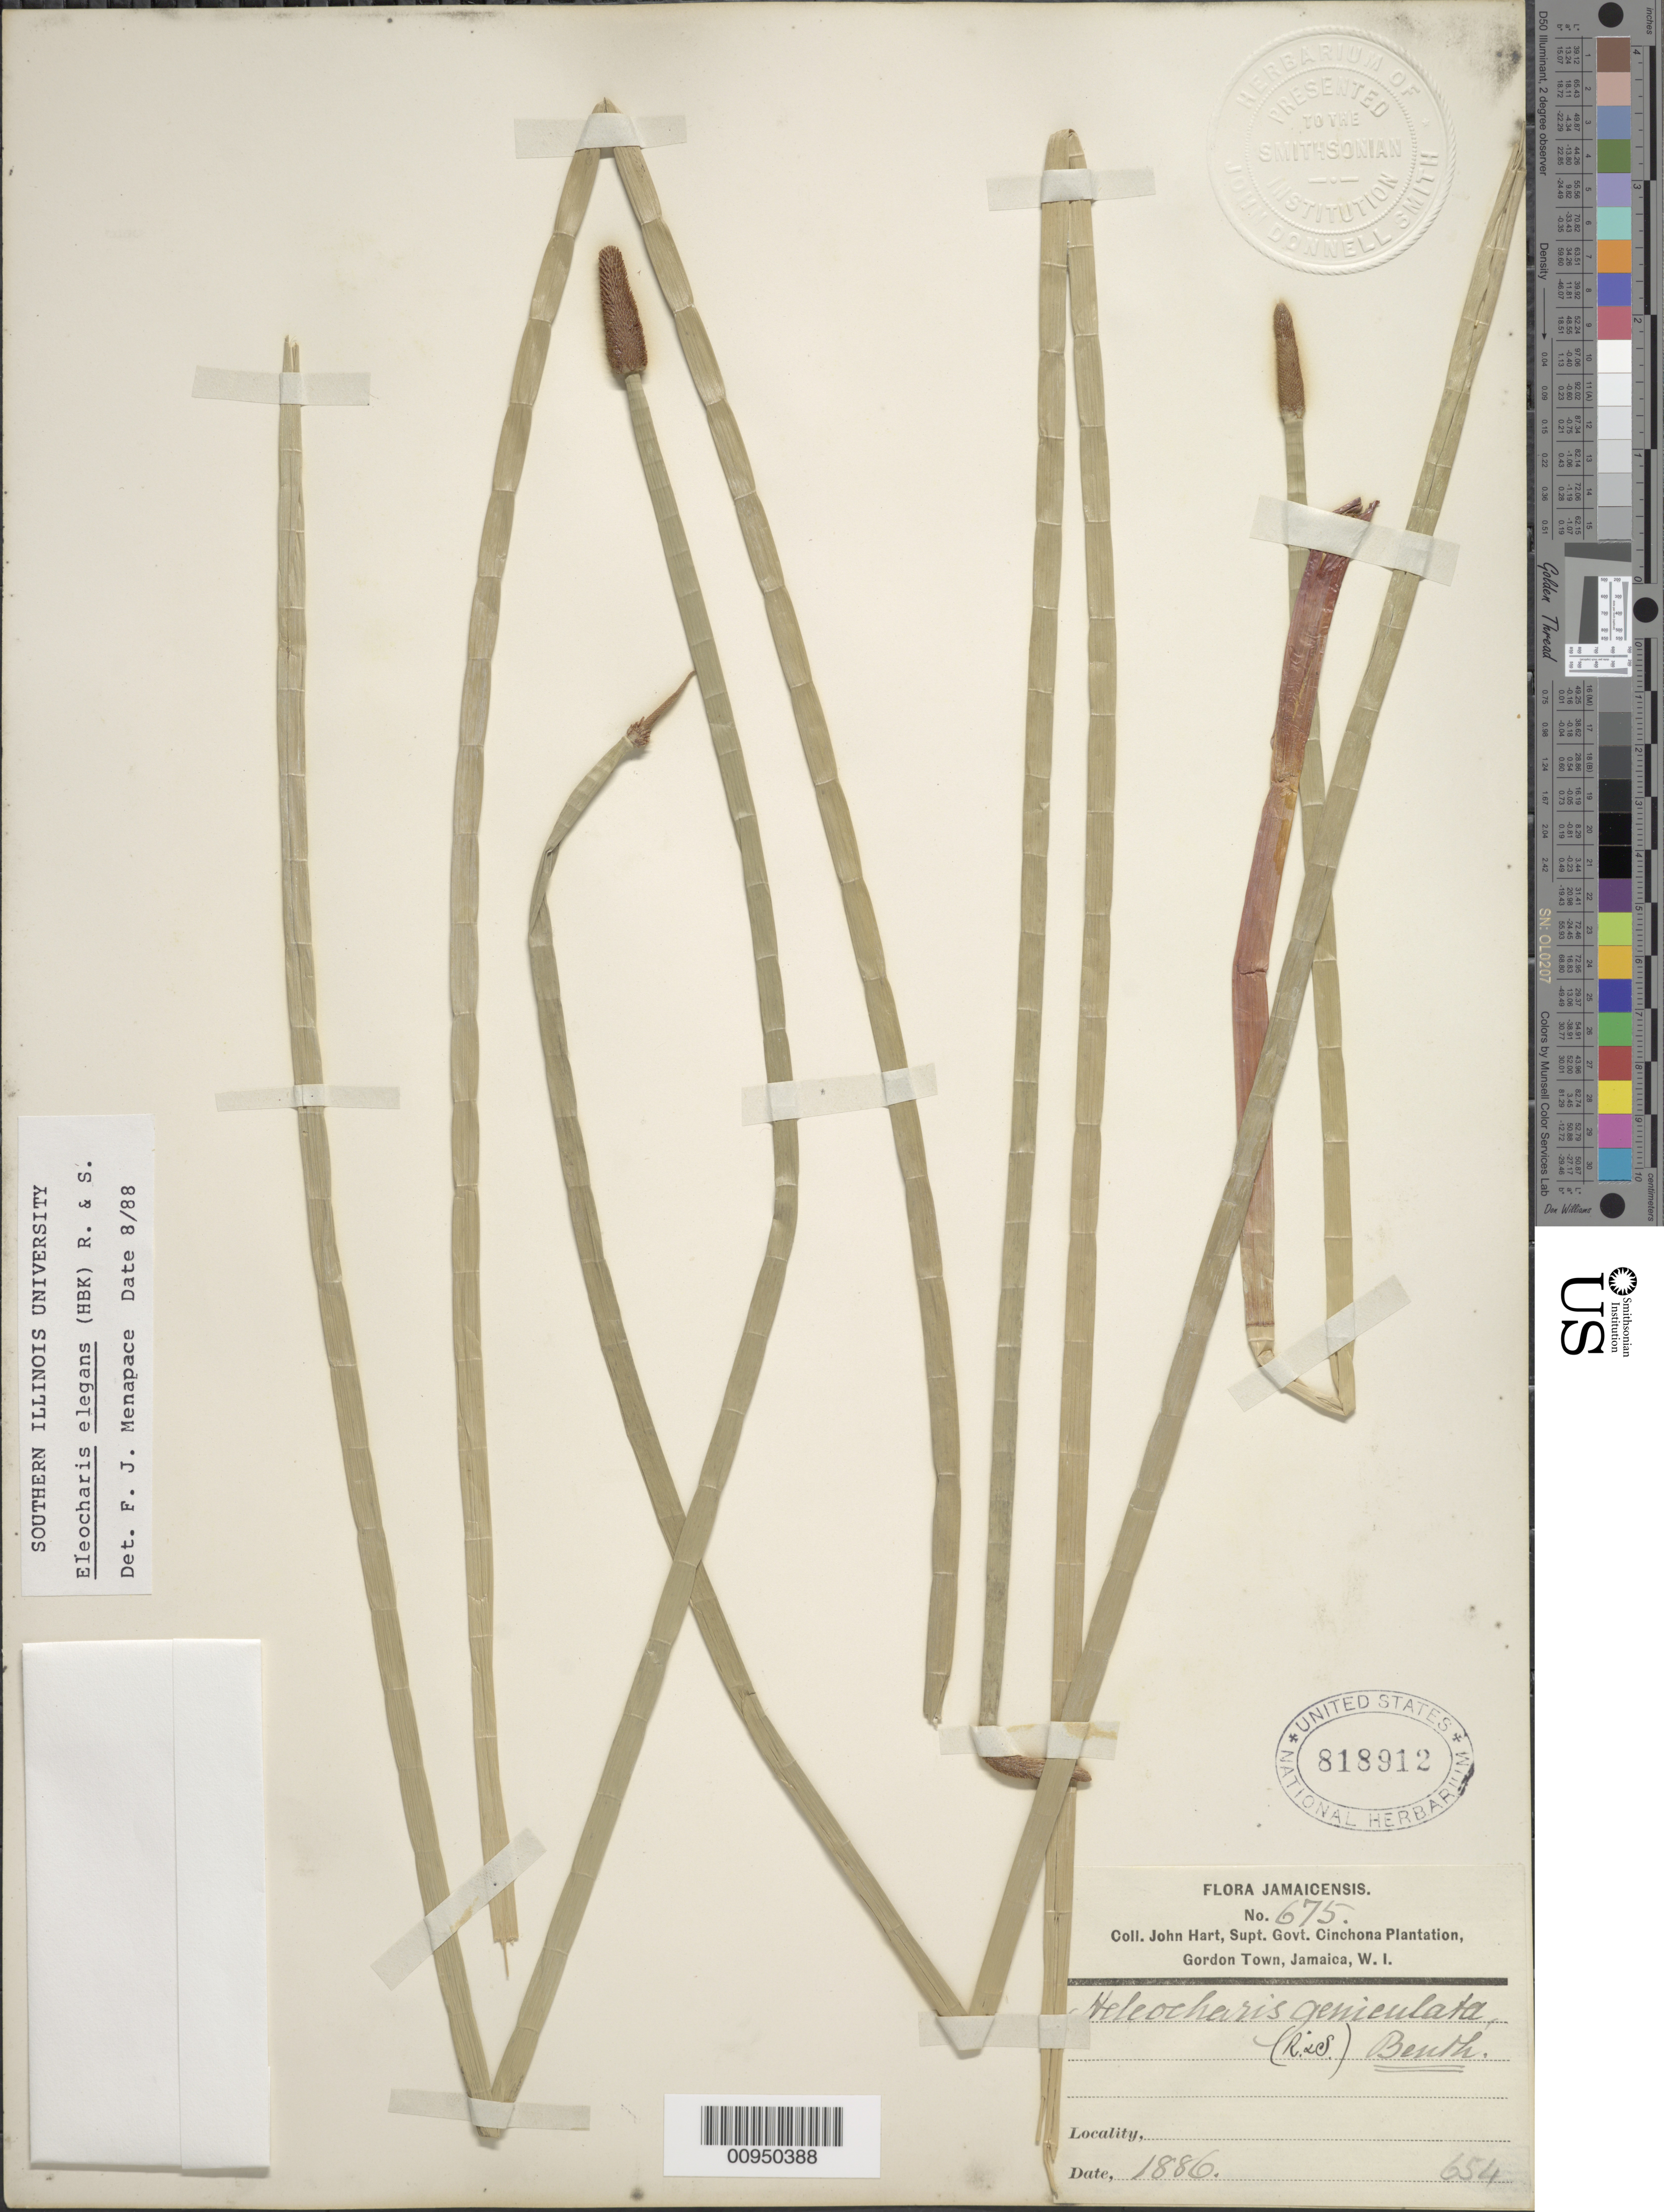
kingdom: Plantae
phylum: Tracheophyta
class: Liliopsida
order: Poales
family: Cyperaceae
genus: Eleocharis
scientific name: Eleocharis elegans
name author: (Kunth) Roem. & Schult.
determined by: Menapace, F. J.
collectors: J. Hart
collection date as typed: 1886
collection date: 1886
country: Jamaica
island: Jamaica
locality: Gordon Town, Supt. Govt. Cinchona Plantation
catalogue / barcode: US 818912